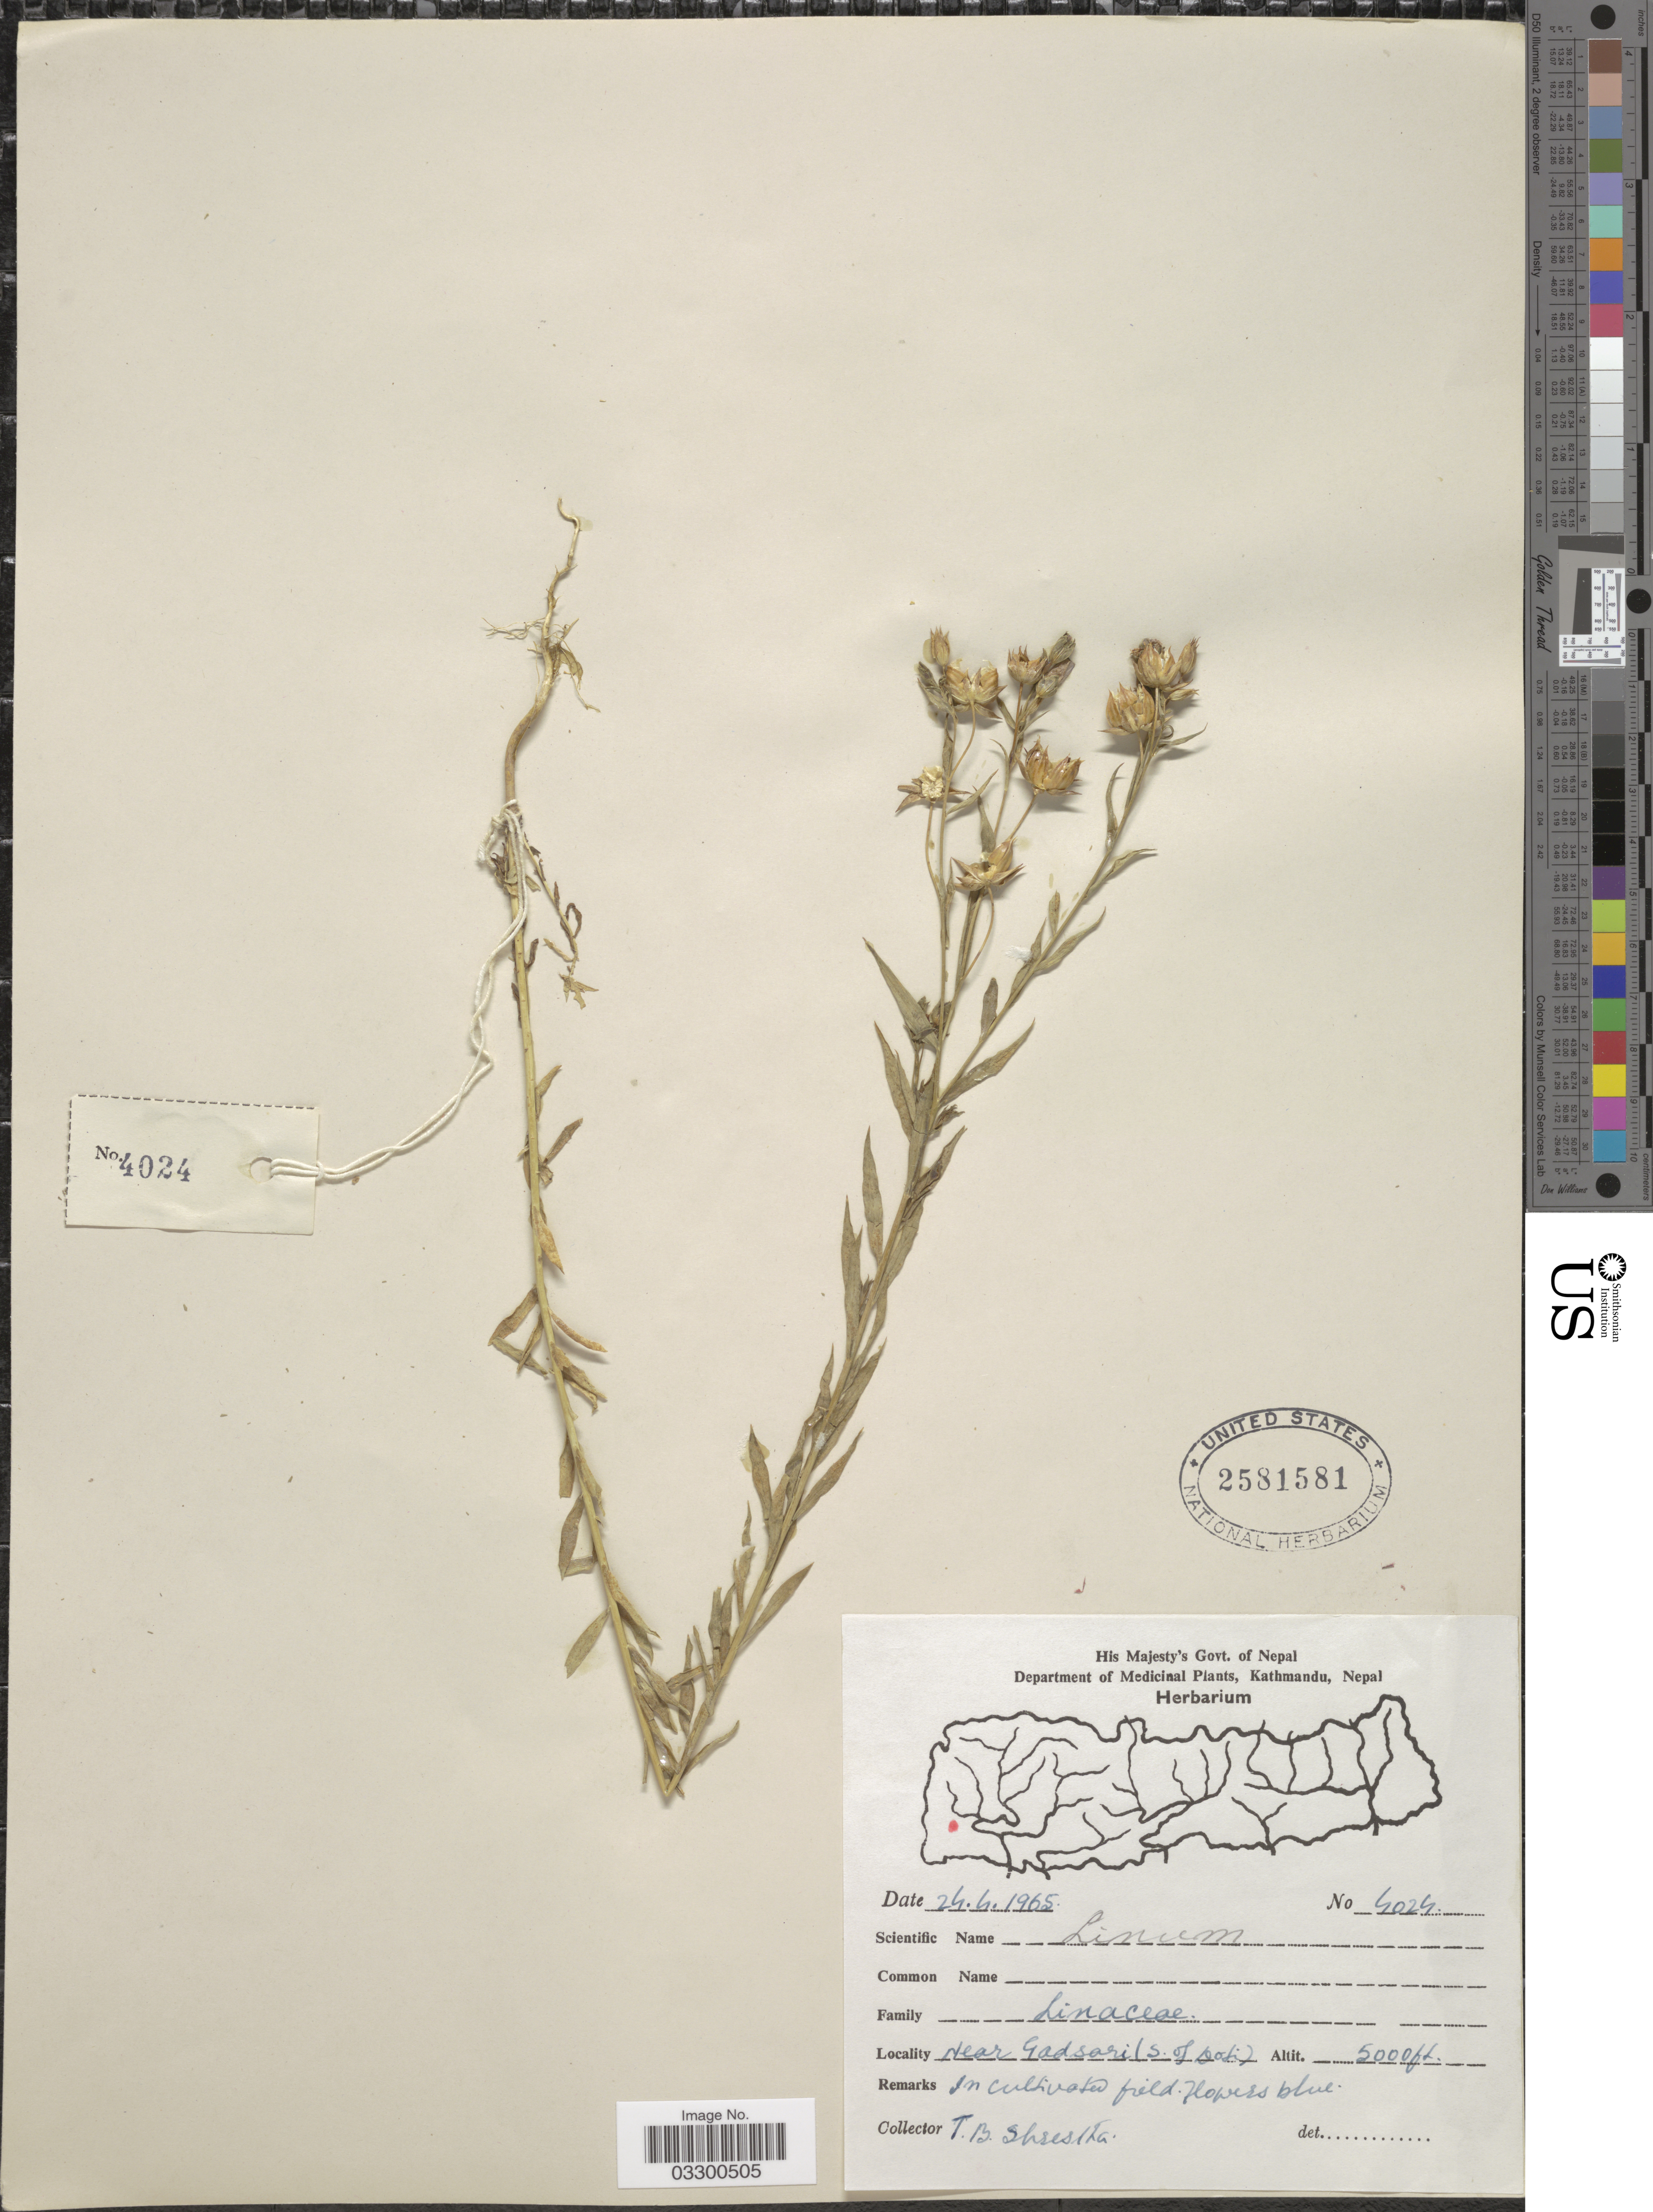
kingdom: Plantae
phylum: Tracheophyta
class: Magnoliopsida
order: Malpighiales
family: Linaceae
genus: Linum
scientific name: Linum sp.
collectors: T. B. Shrestha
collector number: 4024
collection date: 1965-04-24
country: Nepal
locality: Near Gadsari (S. of Doti).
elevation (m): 1524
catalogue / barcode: US 2581581